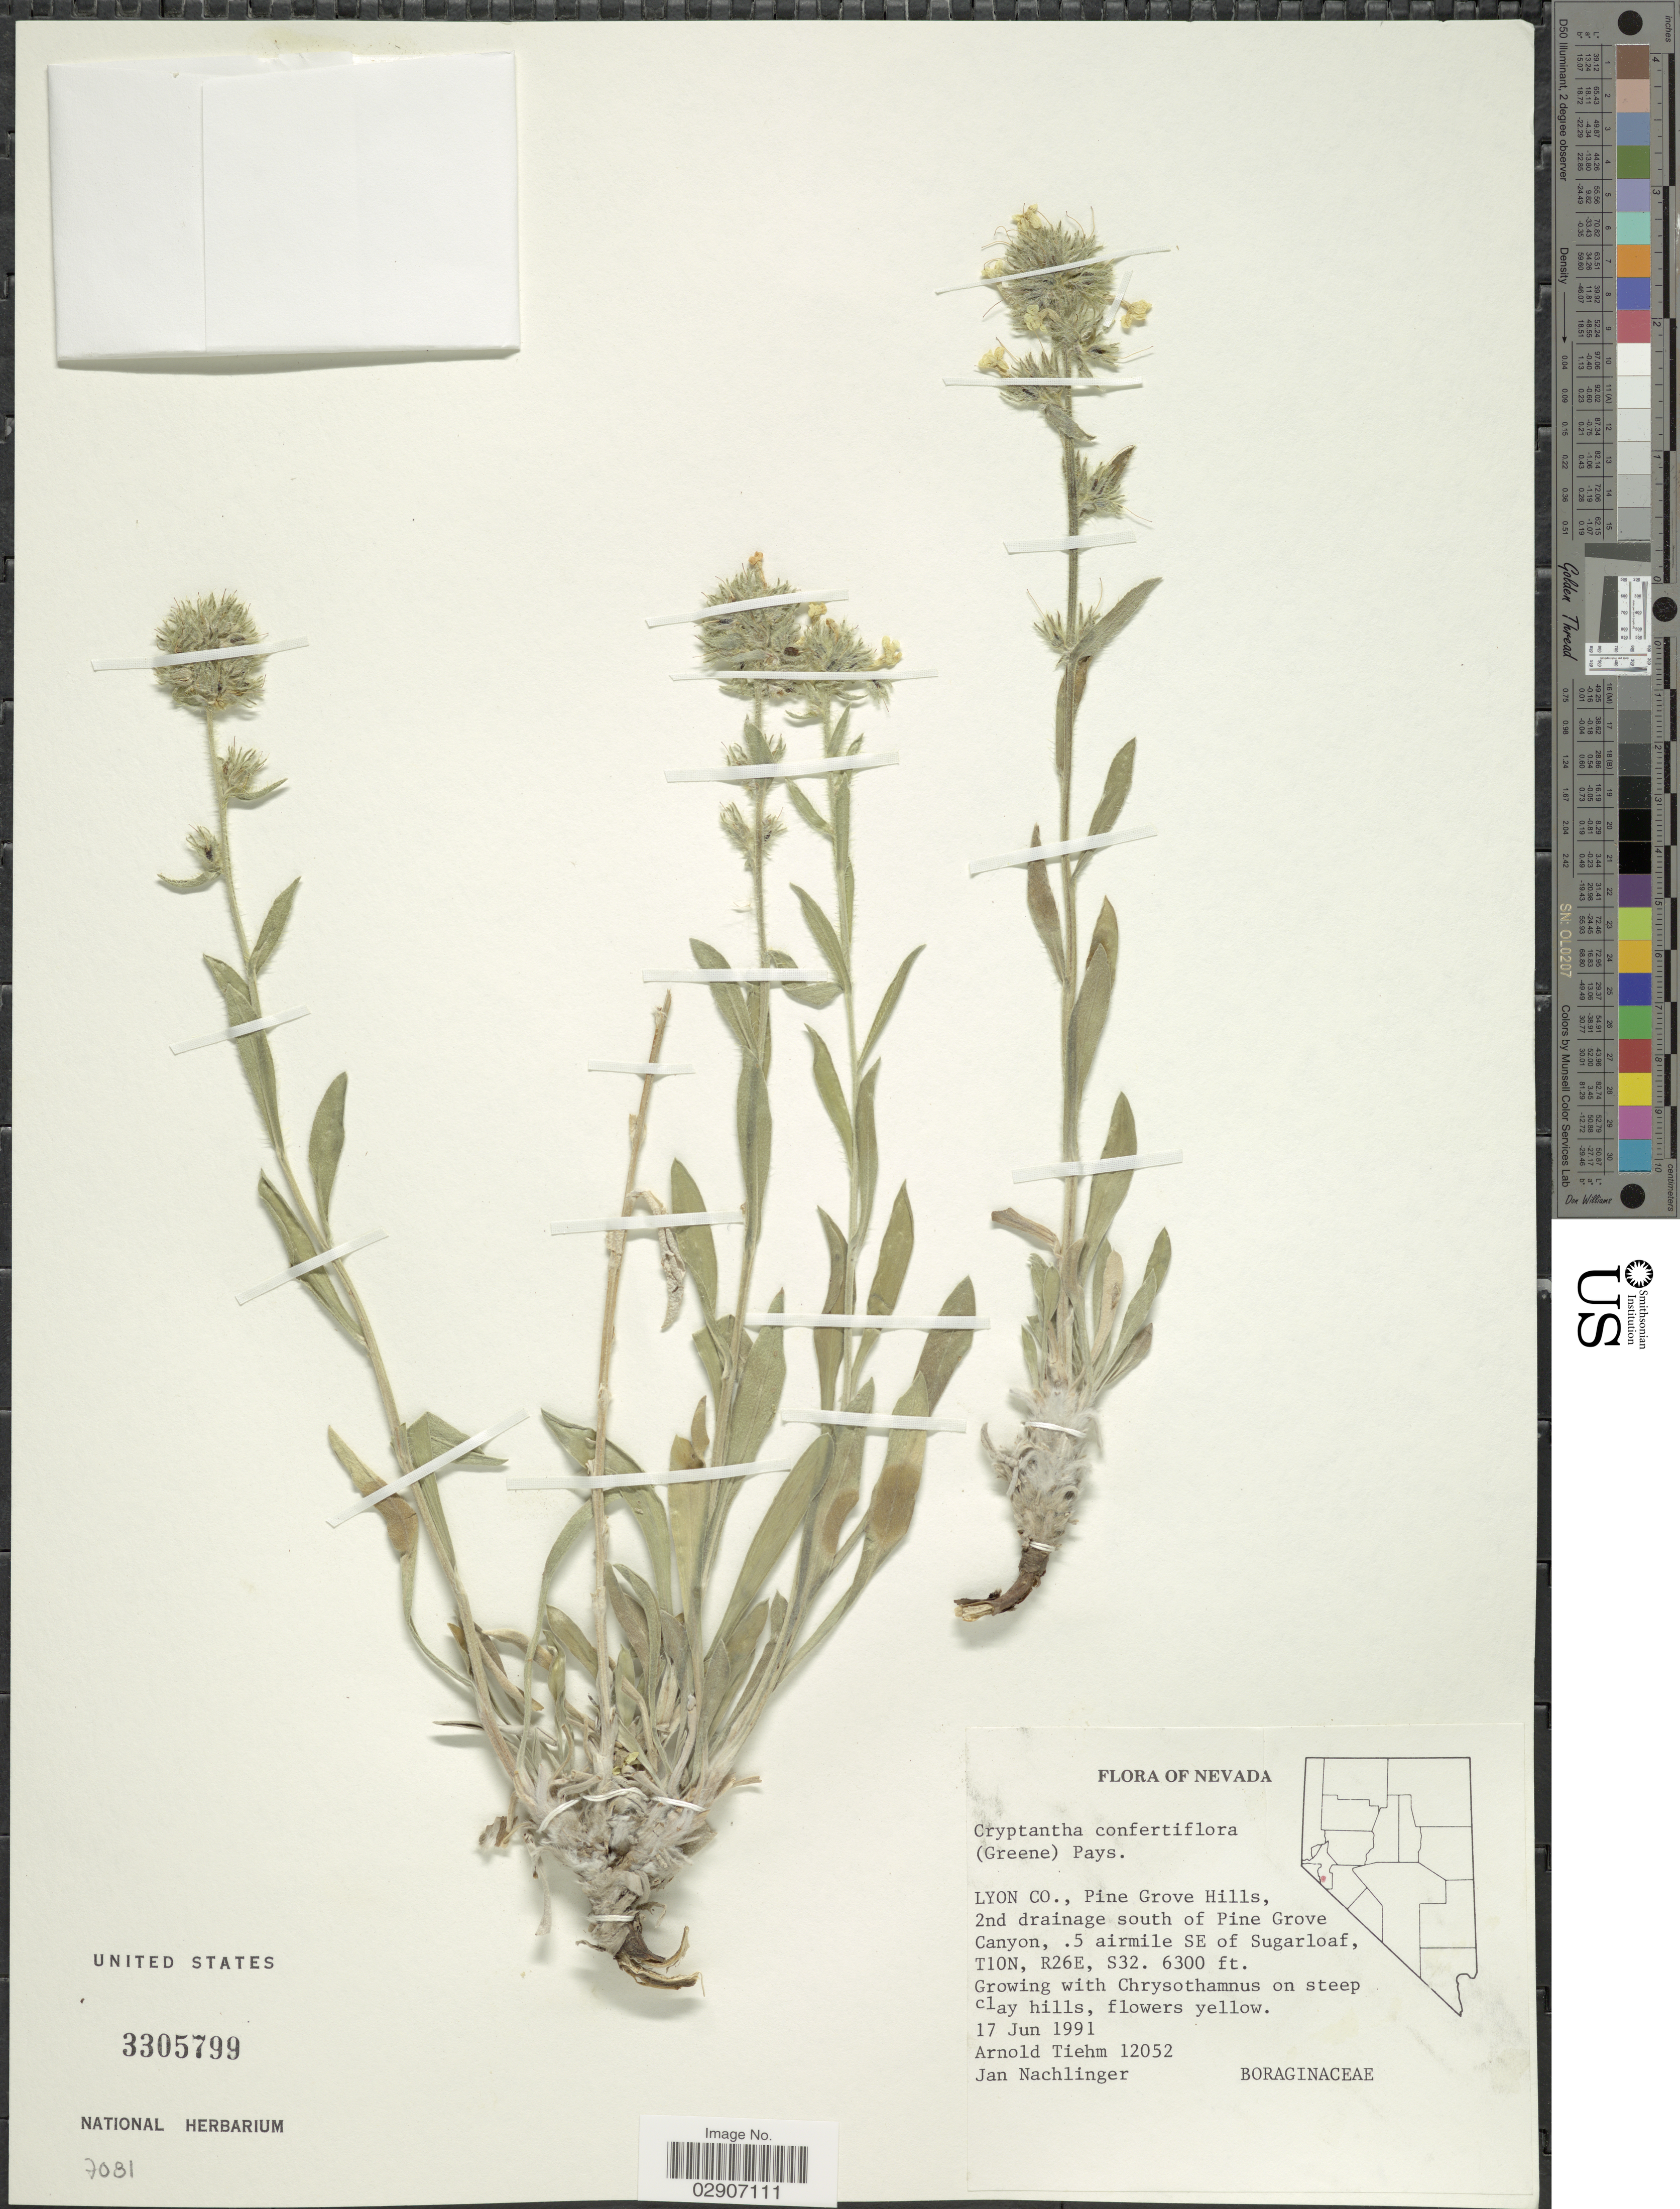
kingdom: Plantae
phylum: Tracheophyta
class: Magnoliopsida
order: Boraginales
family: Boraginaceae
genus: Cryptantha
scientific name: Cryptantha confertiflora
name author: (Greene) Payson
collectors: A. Tiehm & J. Nachlinger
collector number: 12052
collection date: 1991-06-17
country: United States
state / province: Nevada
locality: Lyon Co., Pine Grove Hills, 2nd drainage south of Pine Grove Canyon, .5 airmile SE of Sugarloaf, T10N, R26E, S32.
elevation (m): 1920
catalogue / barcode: US 3305799